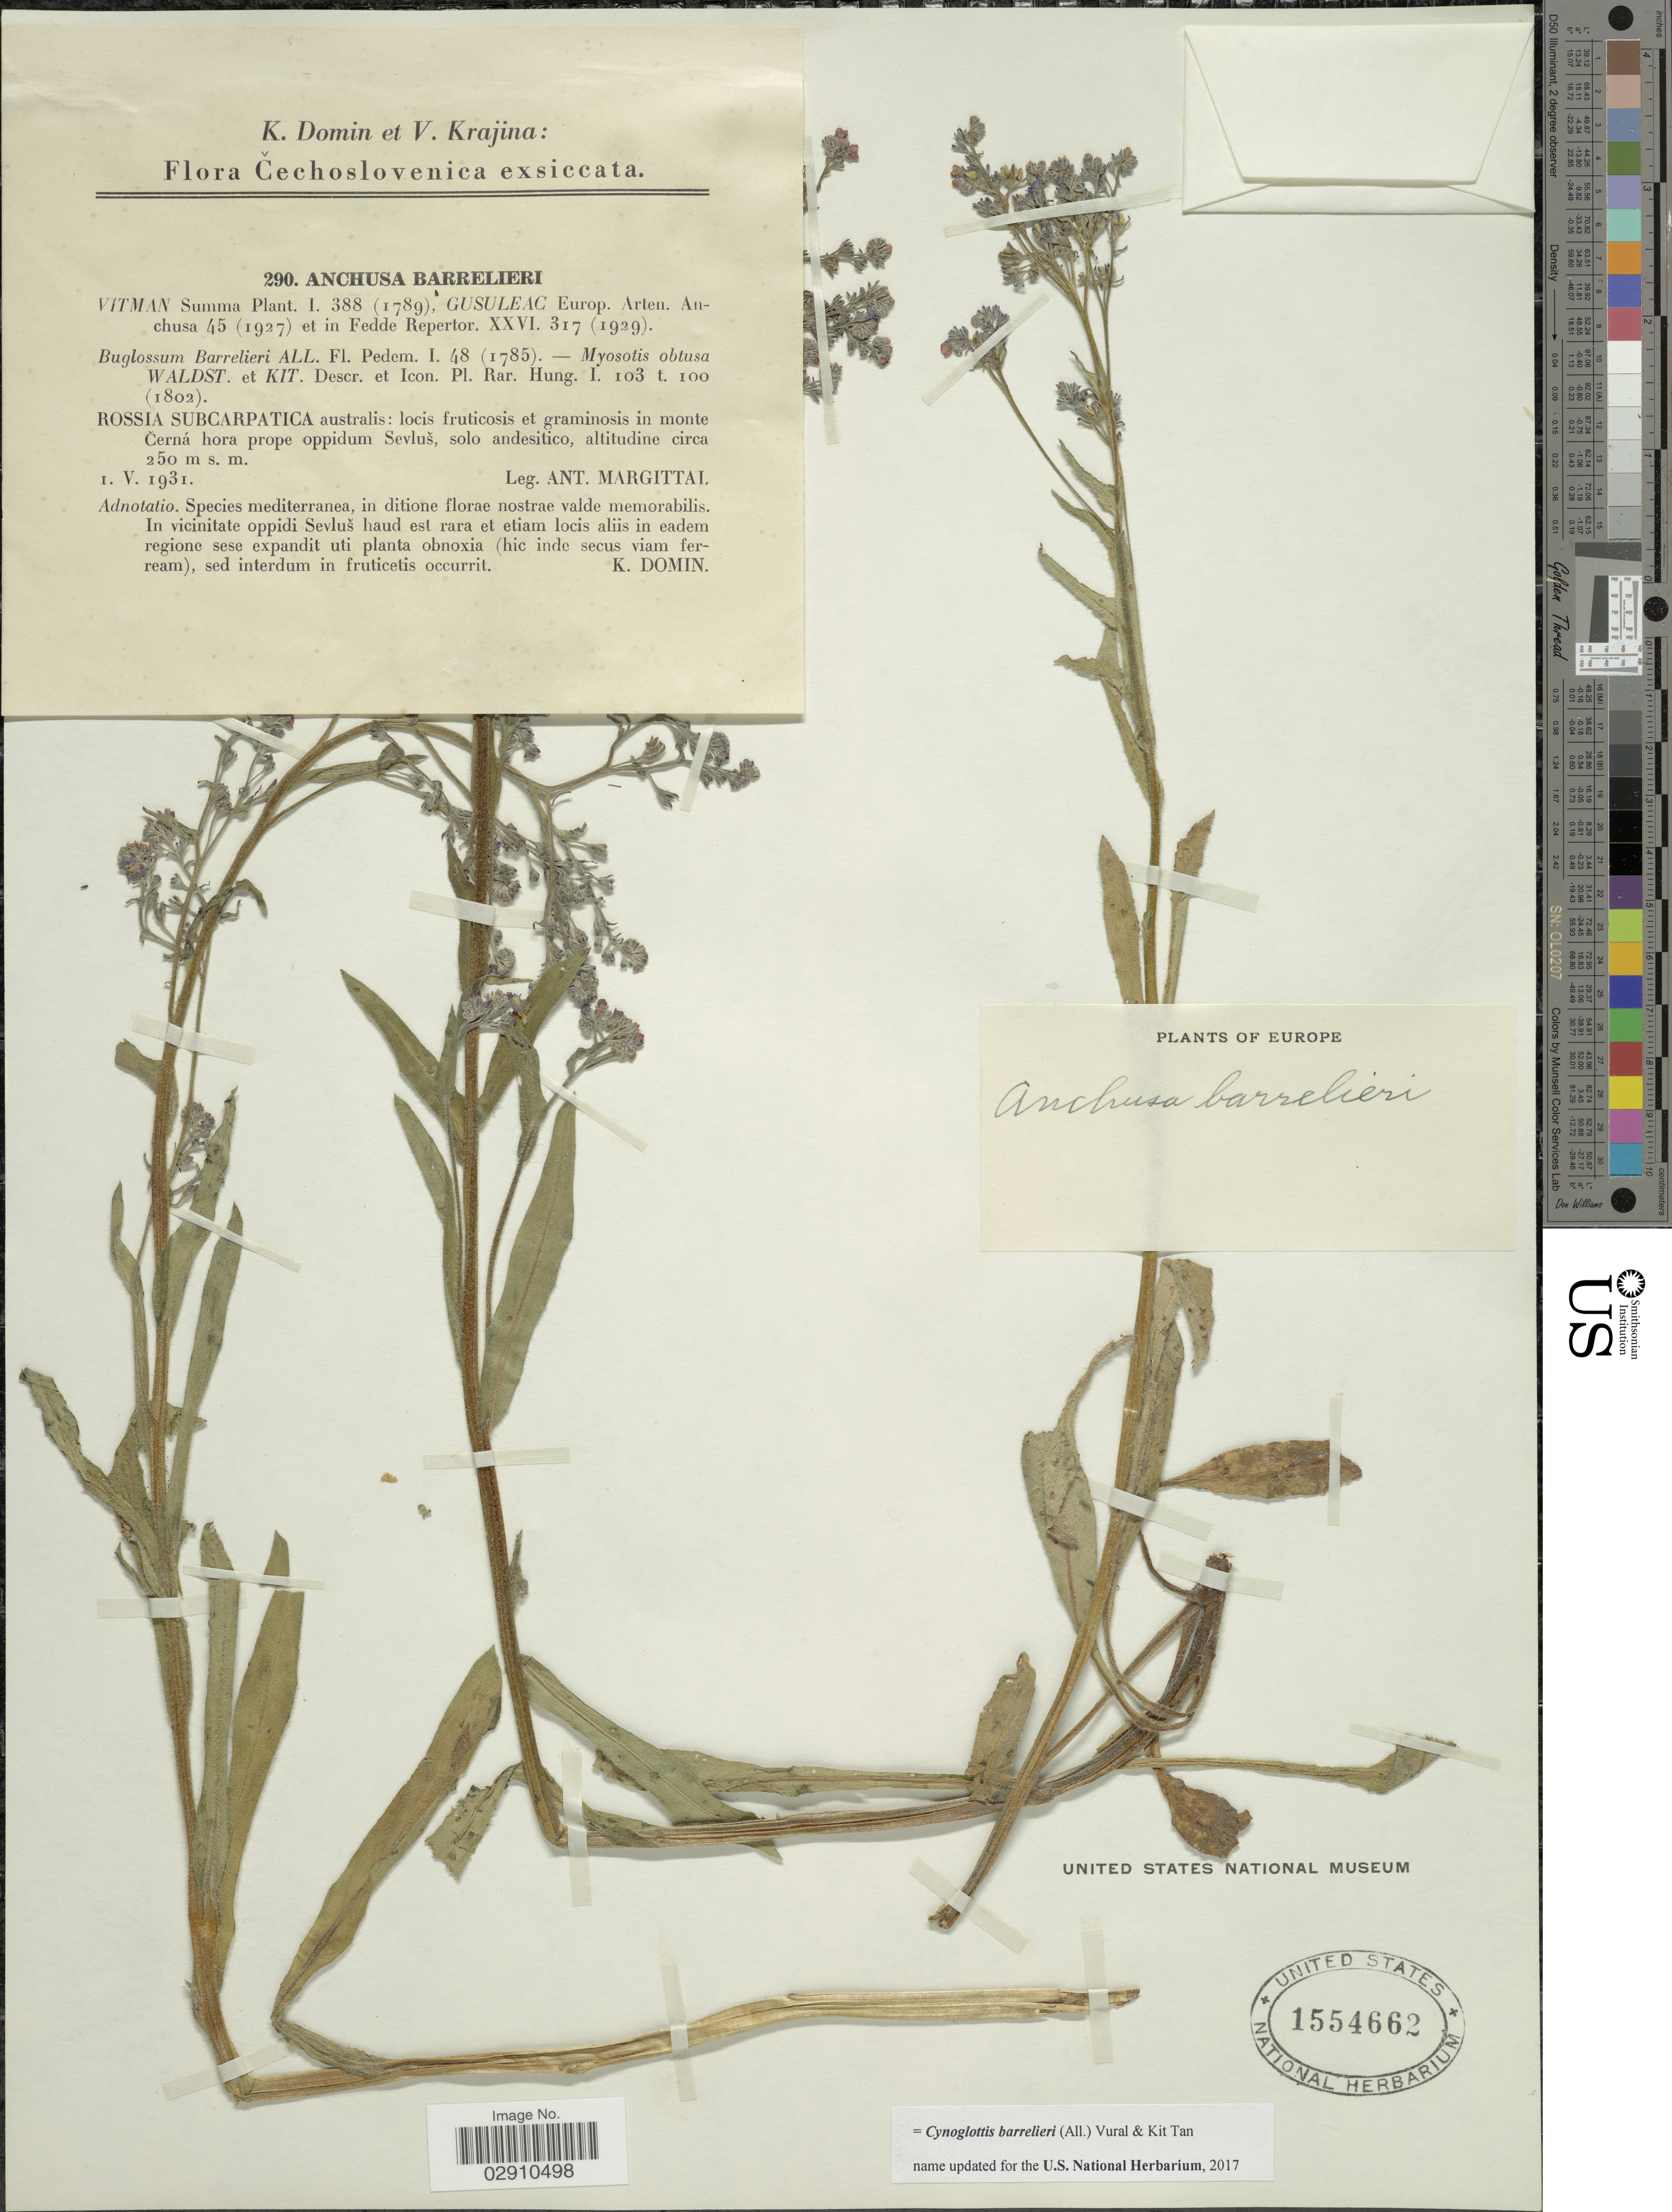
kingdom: Plantae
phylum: Tracheophyta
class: Magnoliopsida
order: Boraginales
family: Boraginaceae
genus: Cynoglottis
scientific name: Cynoglottis barrelieri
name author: (All.) Vural & Kit Tan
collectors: A. Margittai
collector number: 290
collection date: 1931-05-01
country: Ukraine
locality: Cechoslovenica. Rossia Subcarpatica australis: locis fruticosis et graminosis in monte Cerná hora prope oppidum Sevlus, solo andesitico, altitudine circa.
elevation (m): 250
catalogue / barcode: US 1554662